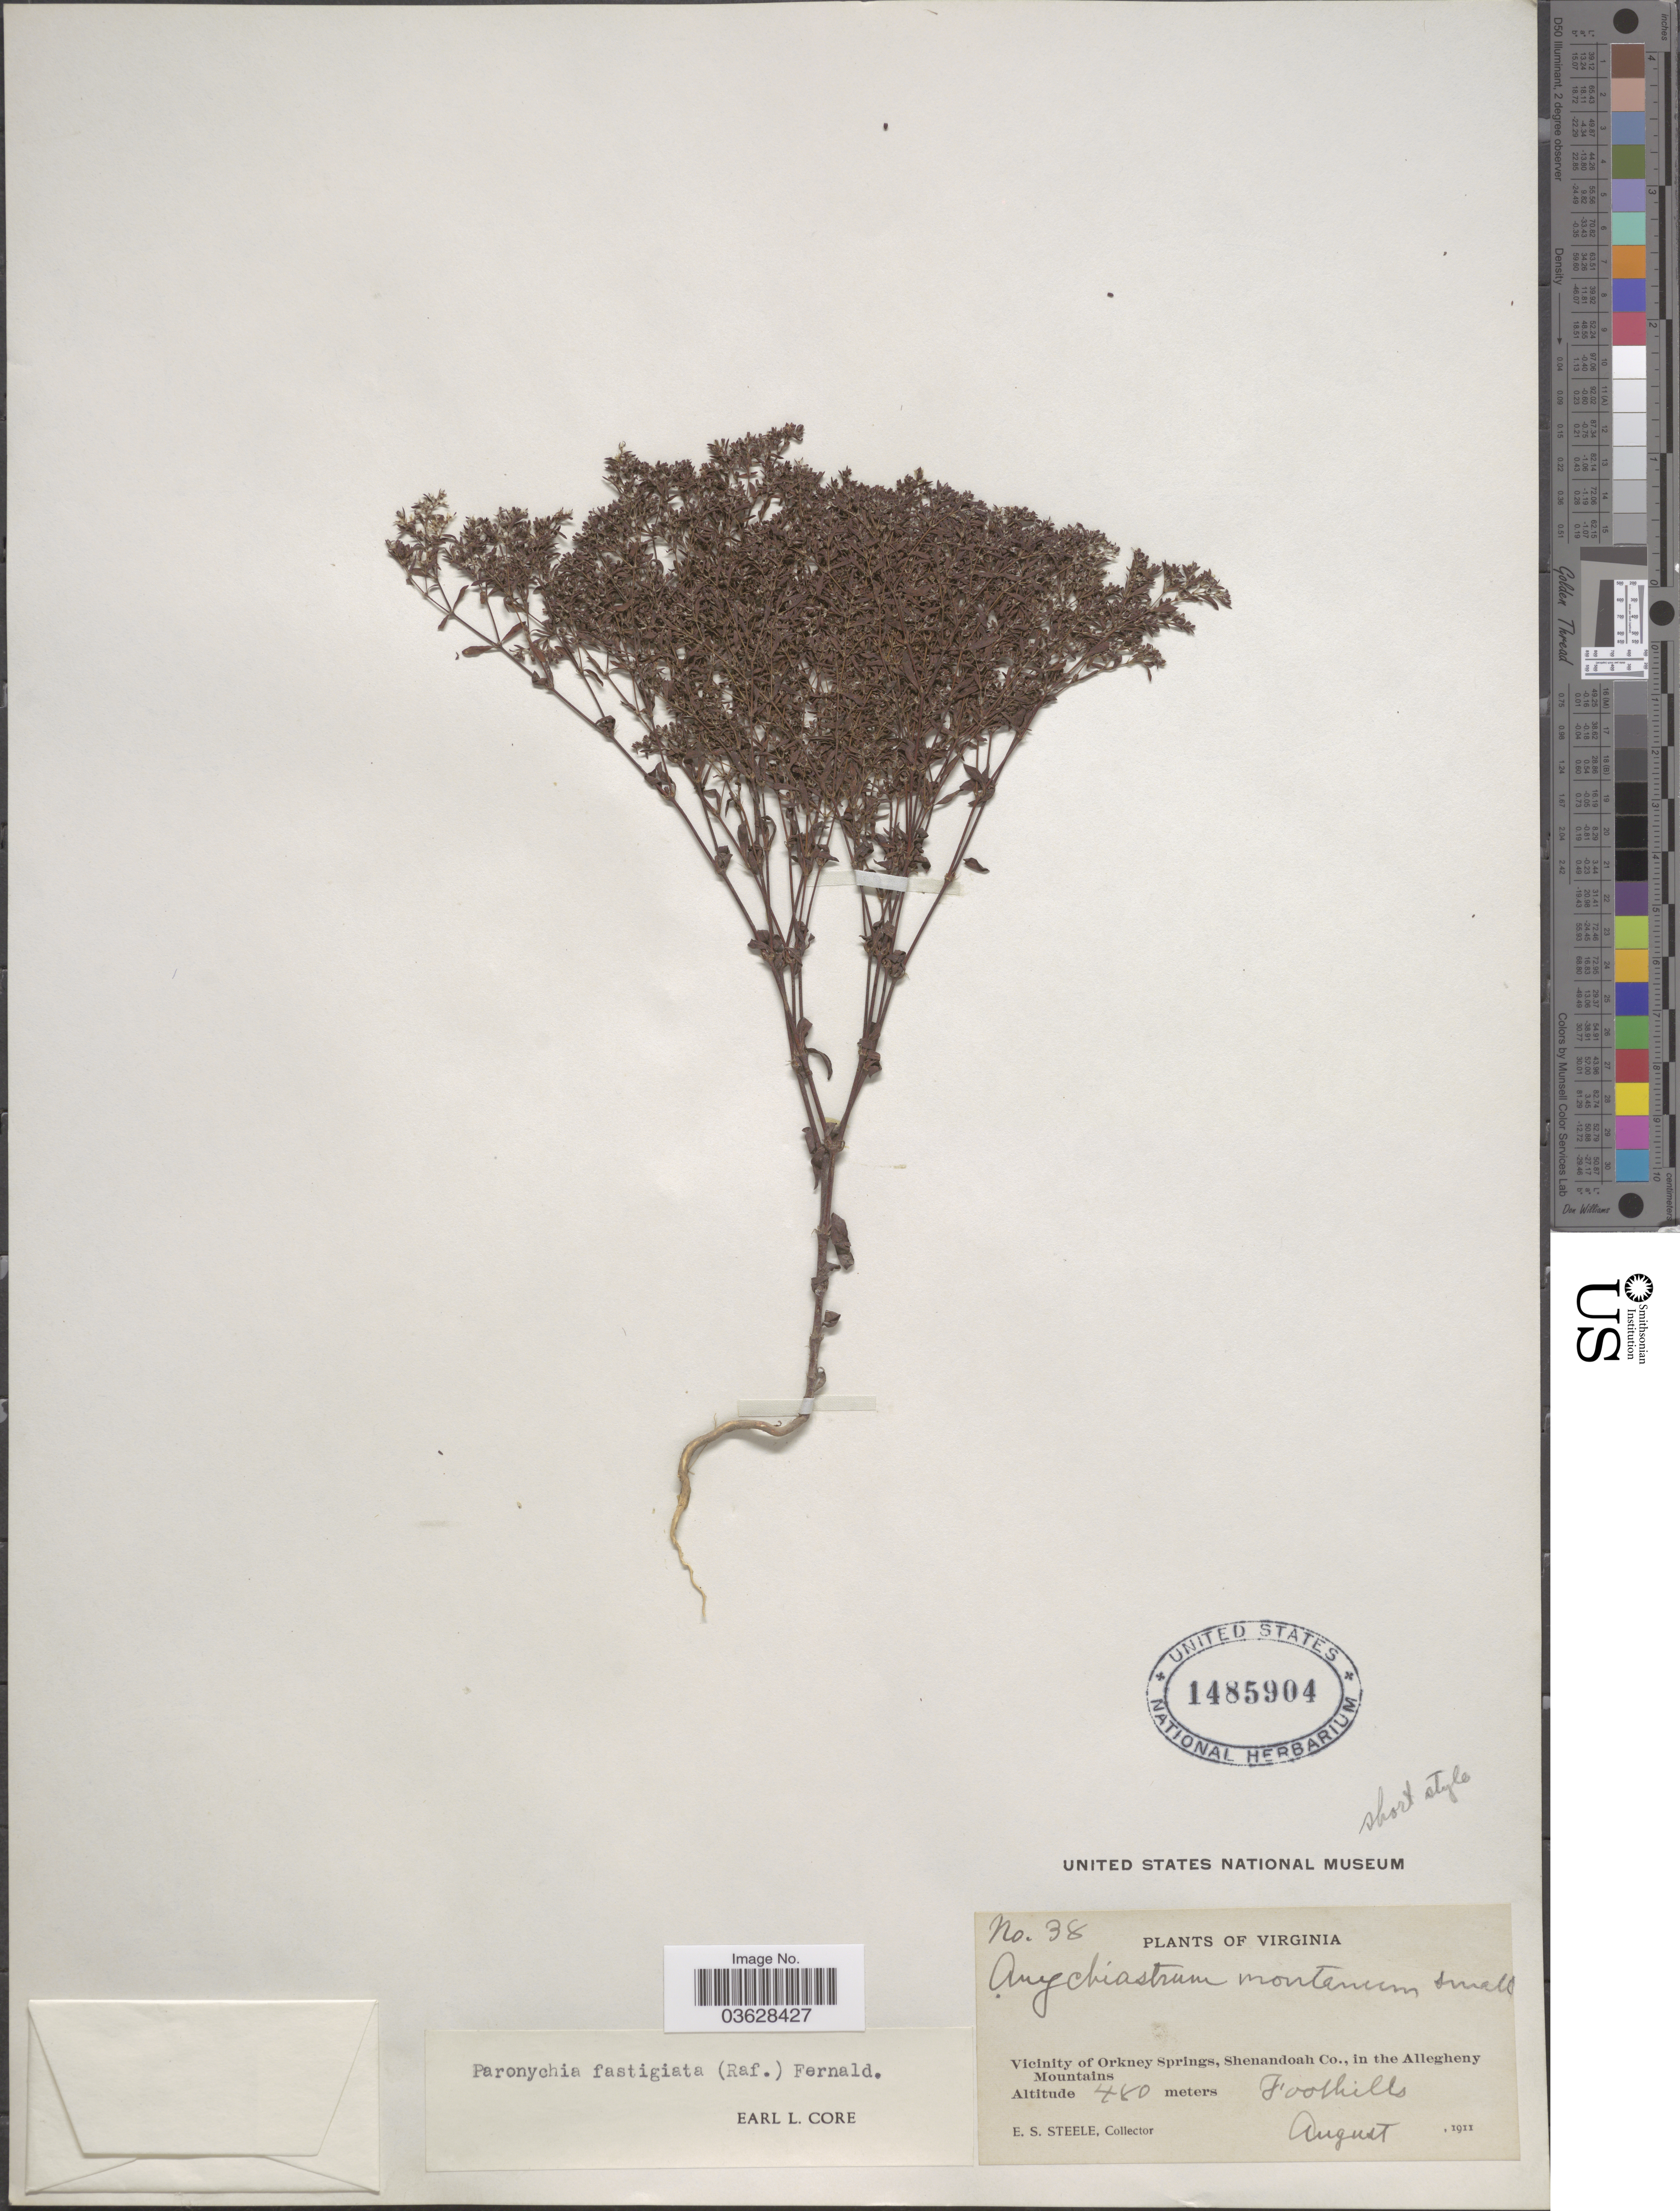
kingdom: Plantae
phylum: Tracheophyta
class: Magnoliopsida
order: Caryophyllales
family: Caryophyllaceae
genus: Paronychia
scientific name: Paronychia fastigiata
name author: (Raf.) Fernald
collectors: E. Steele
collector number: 38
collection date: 1911-08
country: United States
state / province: Virginia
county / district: Shenandoah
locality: Vicinity of Orkney Springs, Shenandoah Co., in the Allegheny Mountains.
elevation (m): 480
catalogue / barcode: US 1485904